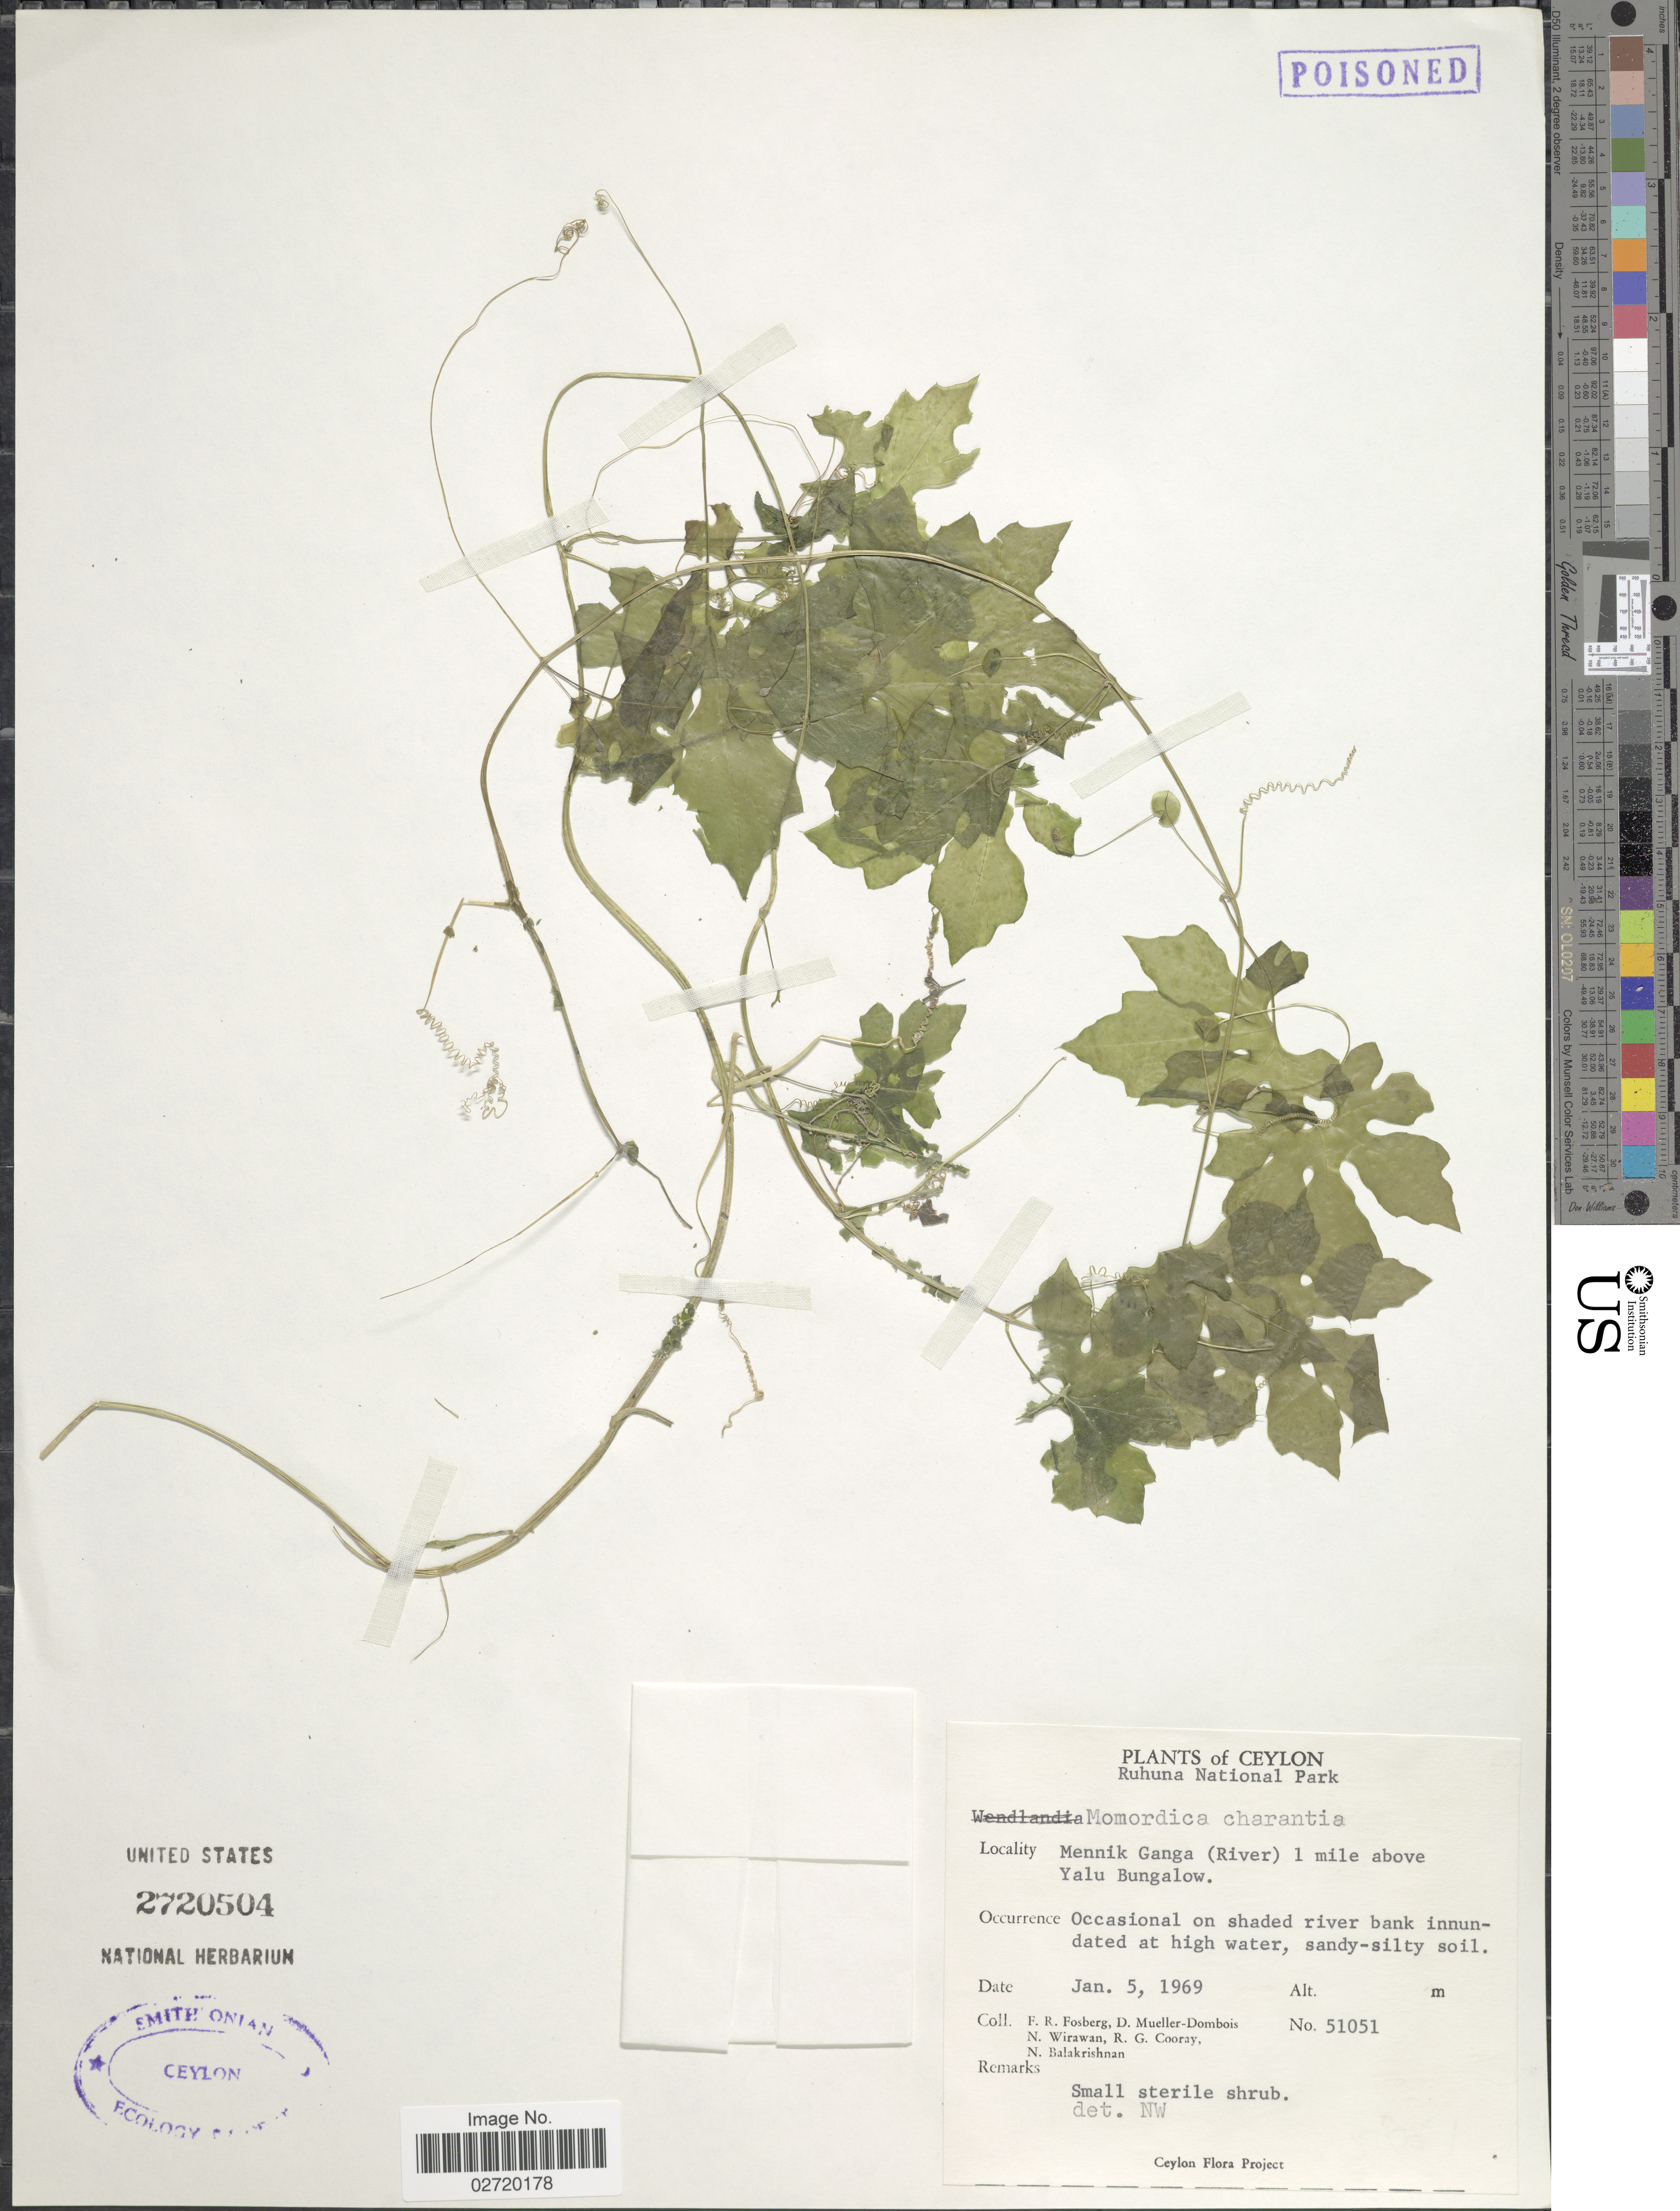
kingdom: Plantae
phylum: Tracheophyta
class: Magnoliopsida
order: Cucurbitales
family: Cucurbitaceae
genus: Momordica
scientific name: Momordica charantia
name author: L.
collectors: F. R. Fosberg, D. Mueller-Dombois, N. Wirawan, R. Cooray & N. Balakrishnan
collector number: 51051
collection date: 1969-01-05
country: Sri Lanka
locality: Ceylon, Ruhuna National Park, Mennik Ganga (RIver) 1 mile above Yalu Bungalow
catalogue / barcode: US 2720504